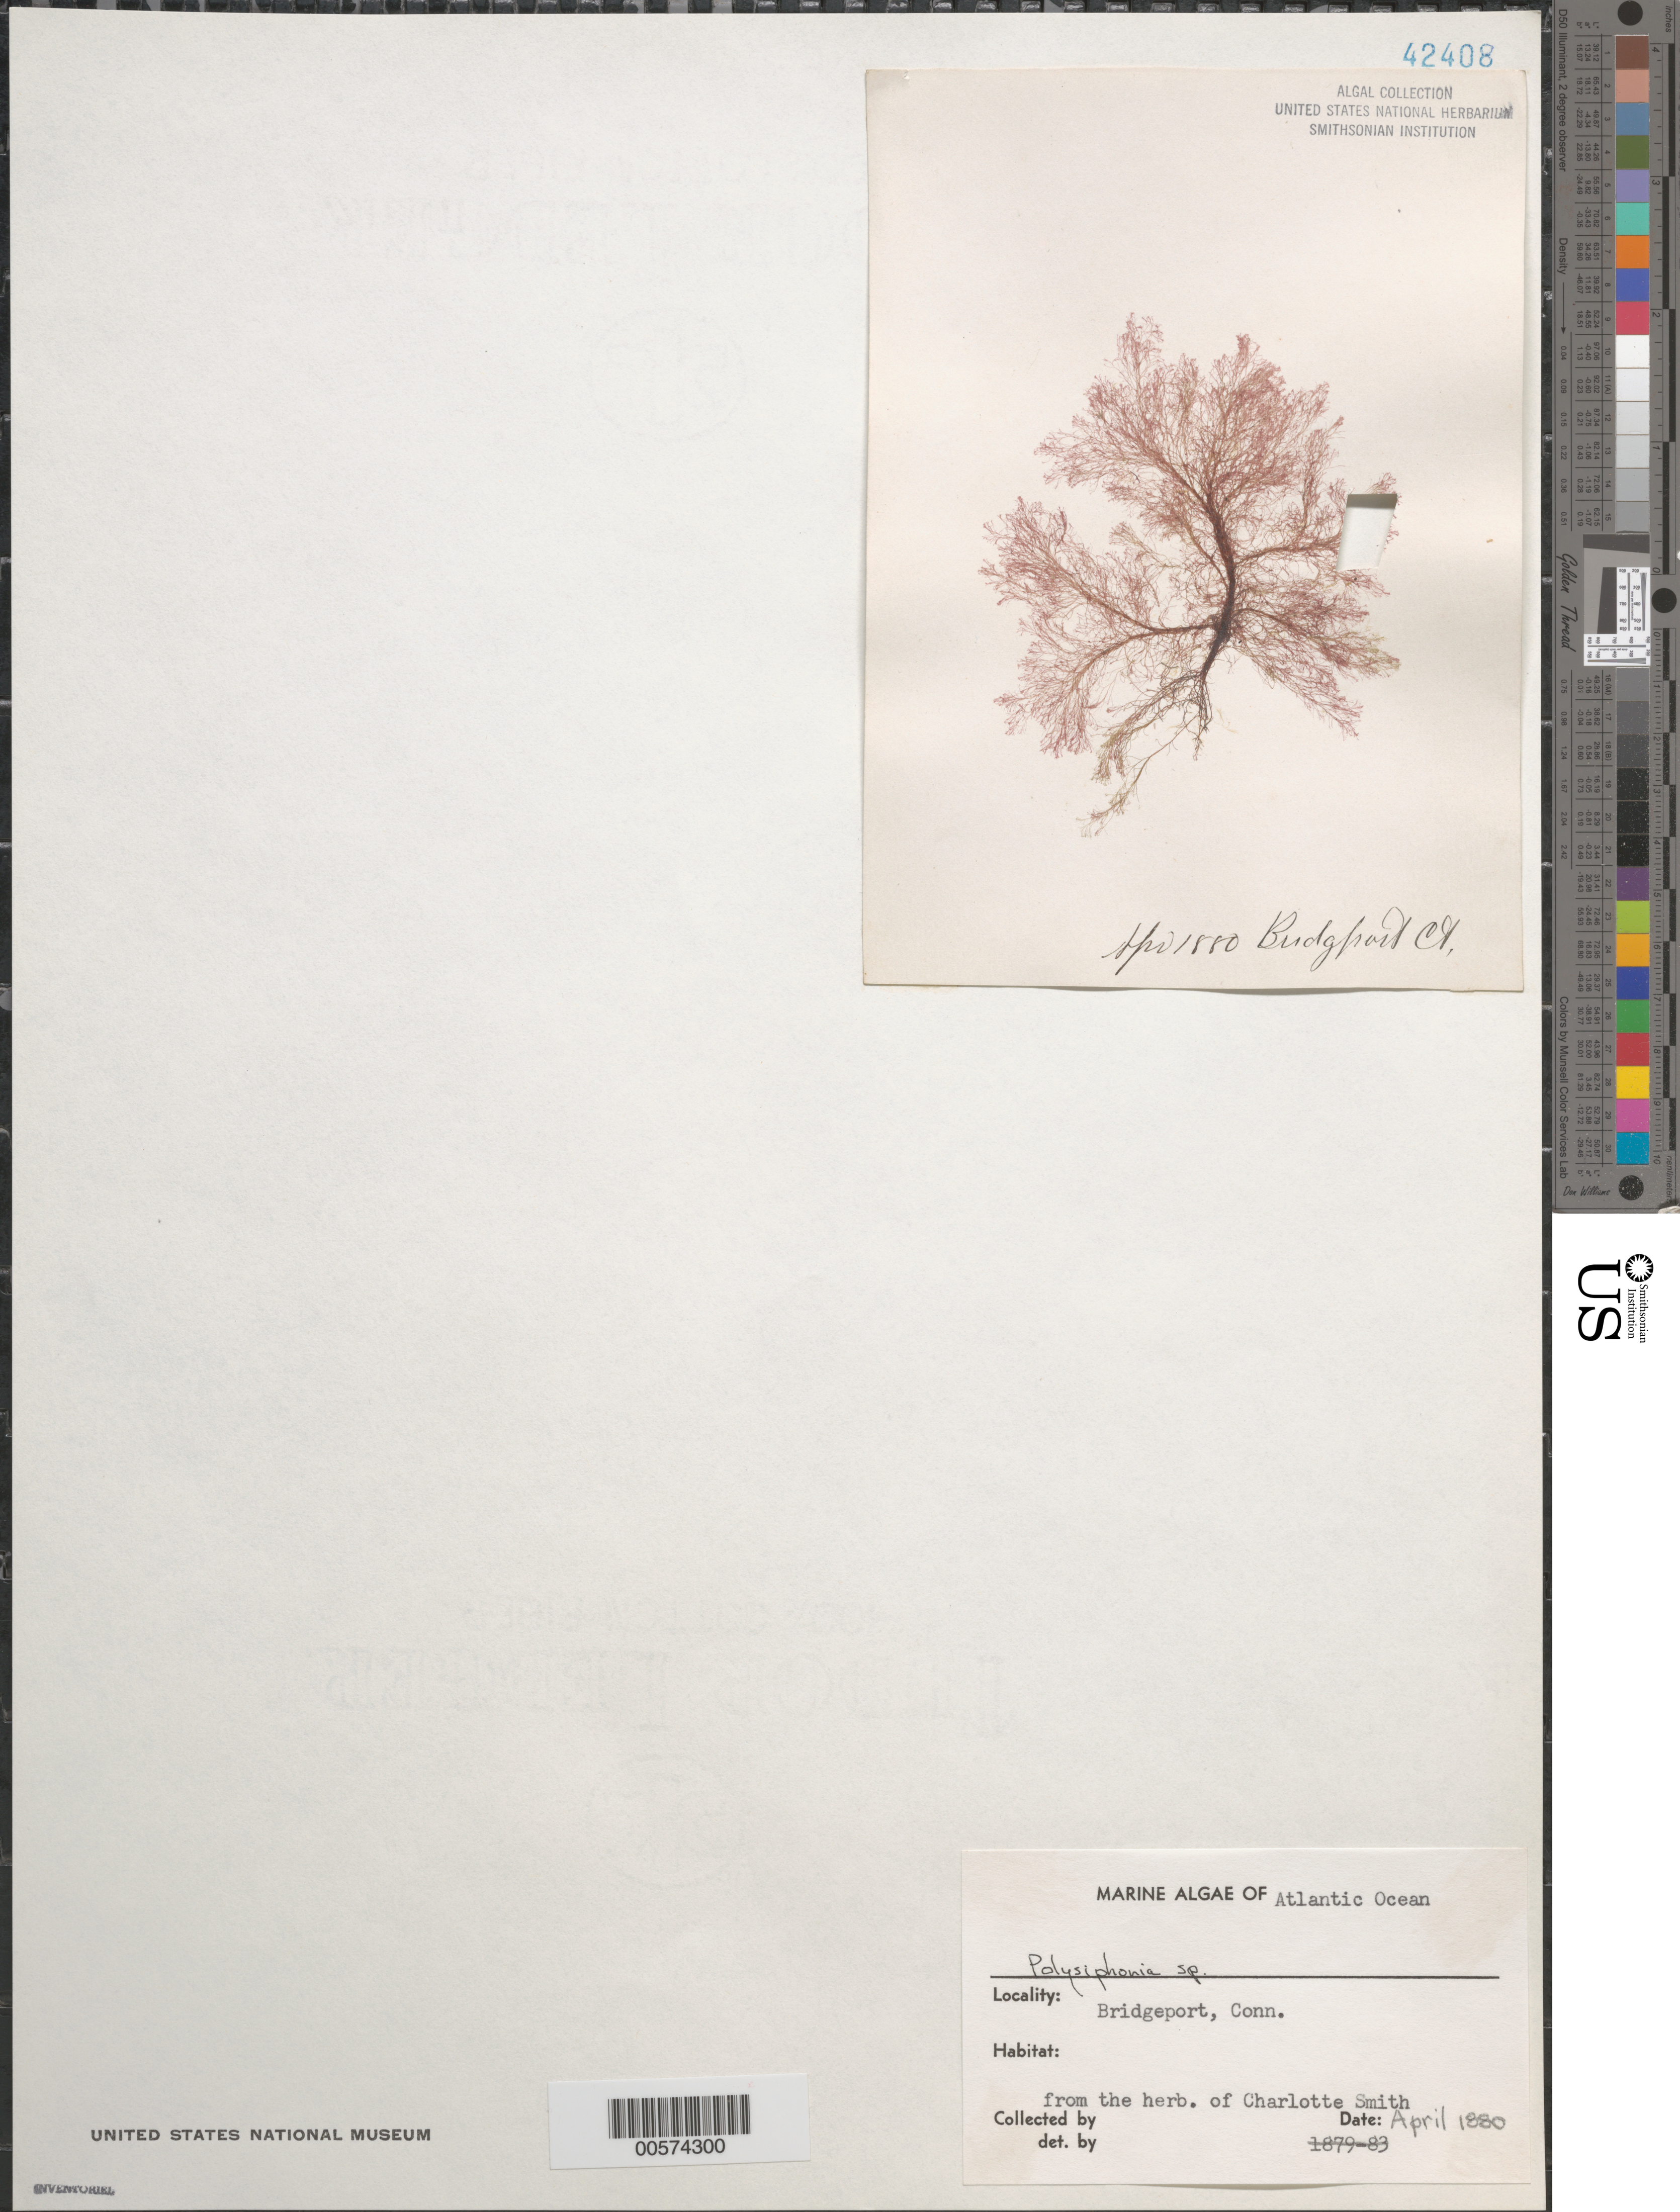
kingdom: Plantae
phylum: Rhodophyta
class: Florideophyceae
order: Ceramiales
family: Rhodomelaceae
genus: Polysiphonia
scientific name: Polysiphonia sp.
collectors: C. Smith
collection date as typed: Apr 1880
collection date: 1880-04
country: United States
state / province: Connecticut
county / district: Fairfield County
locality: Bridgeport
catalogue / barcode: US 42408